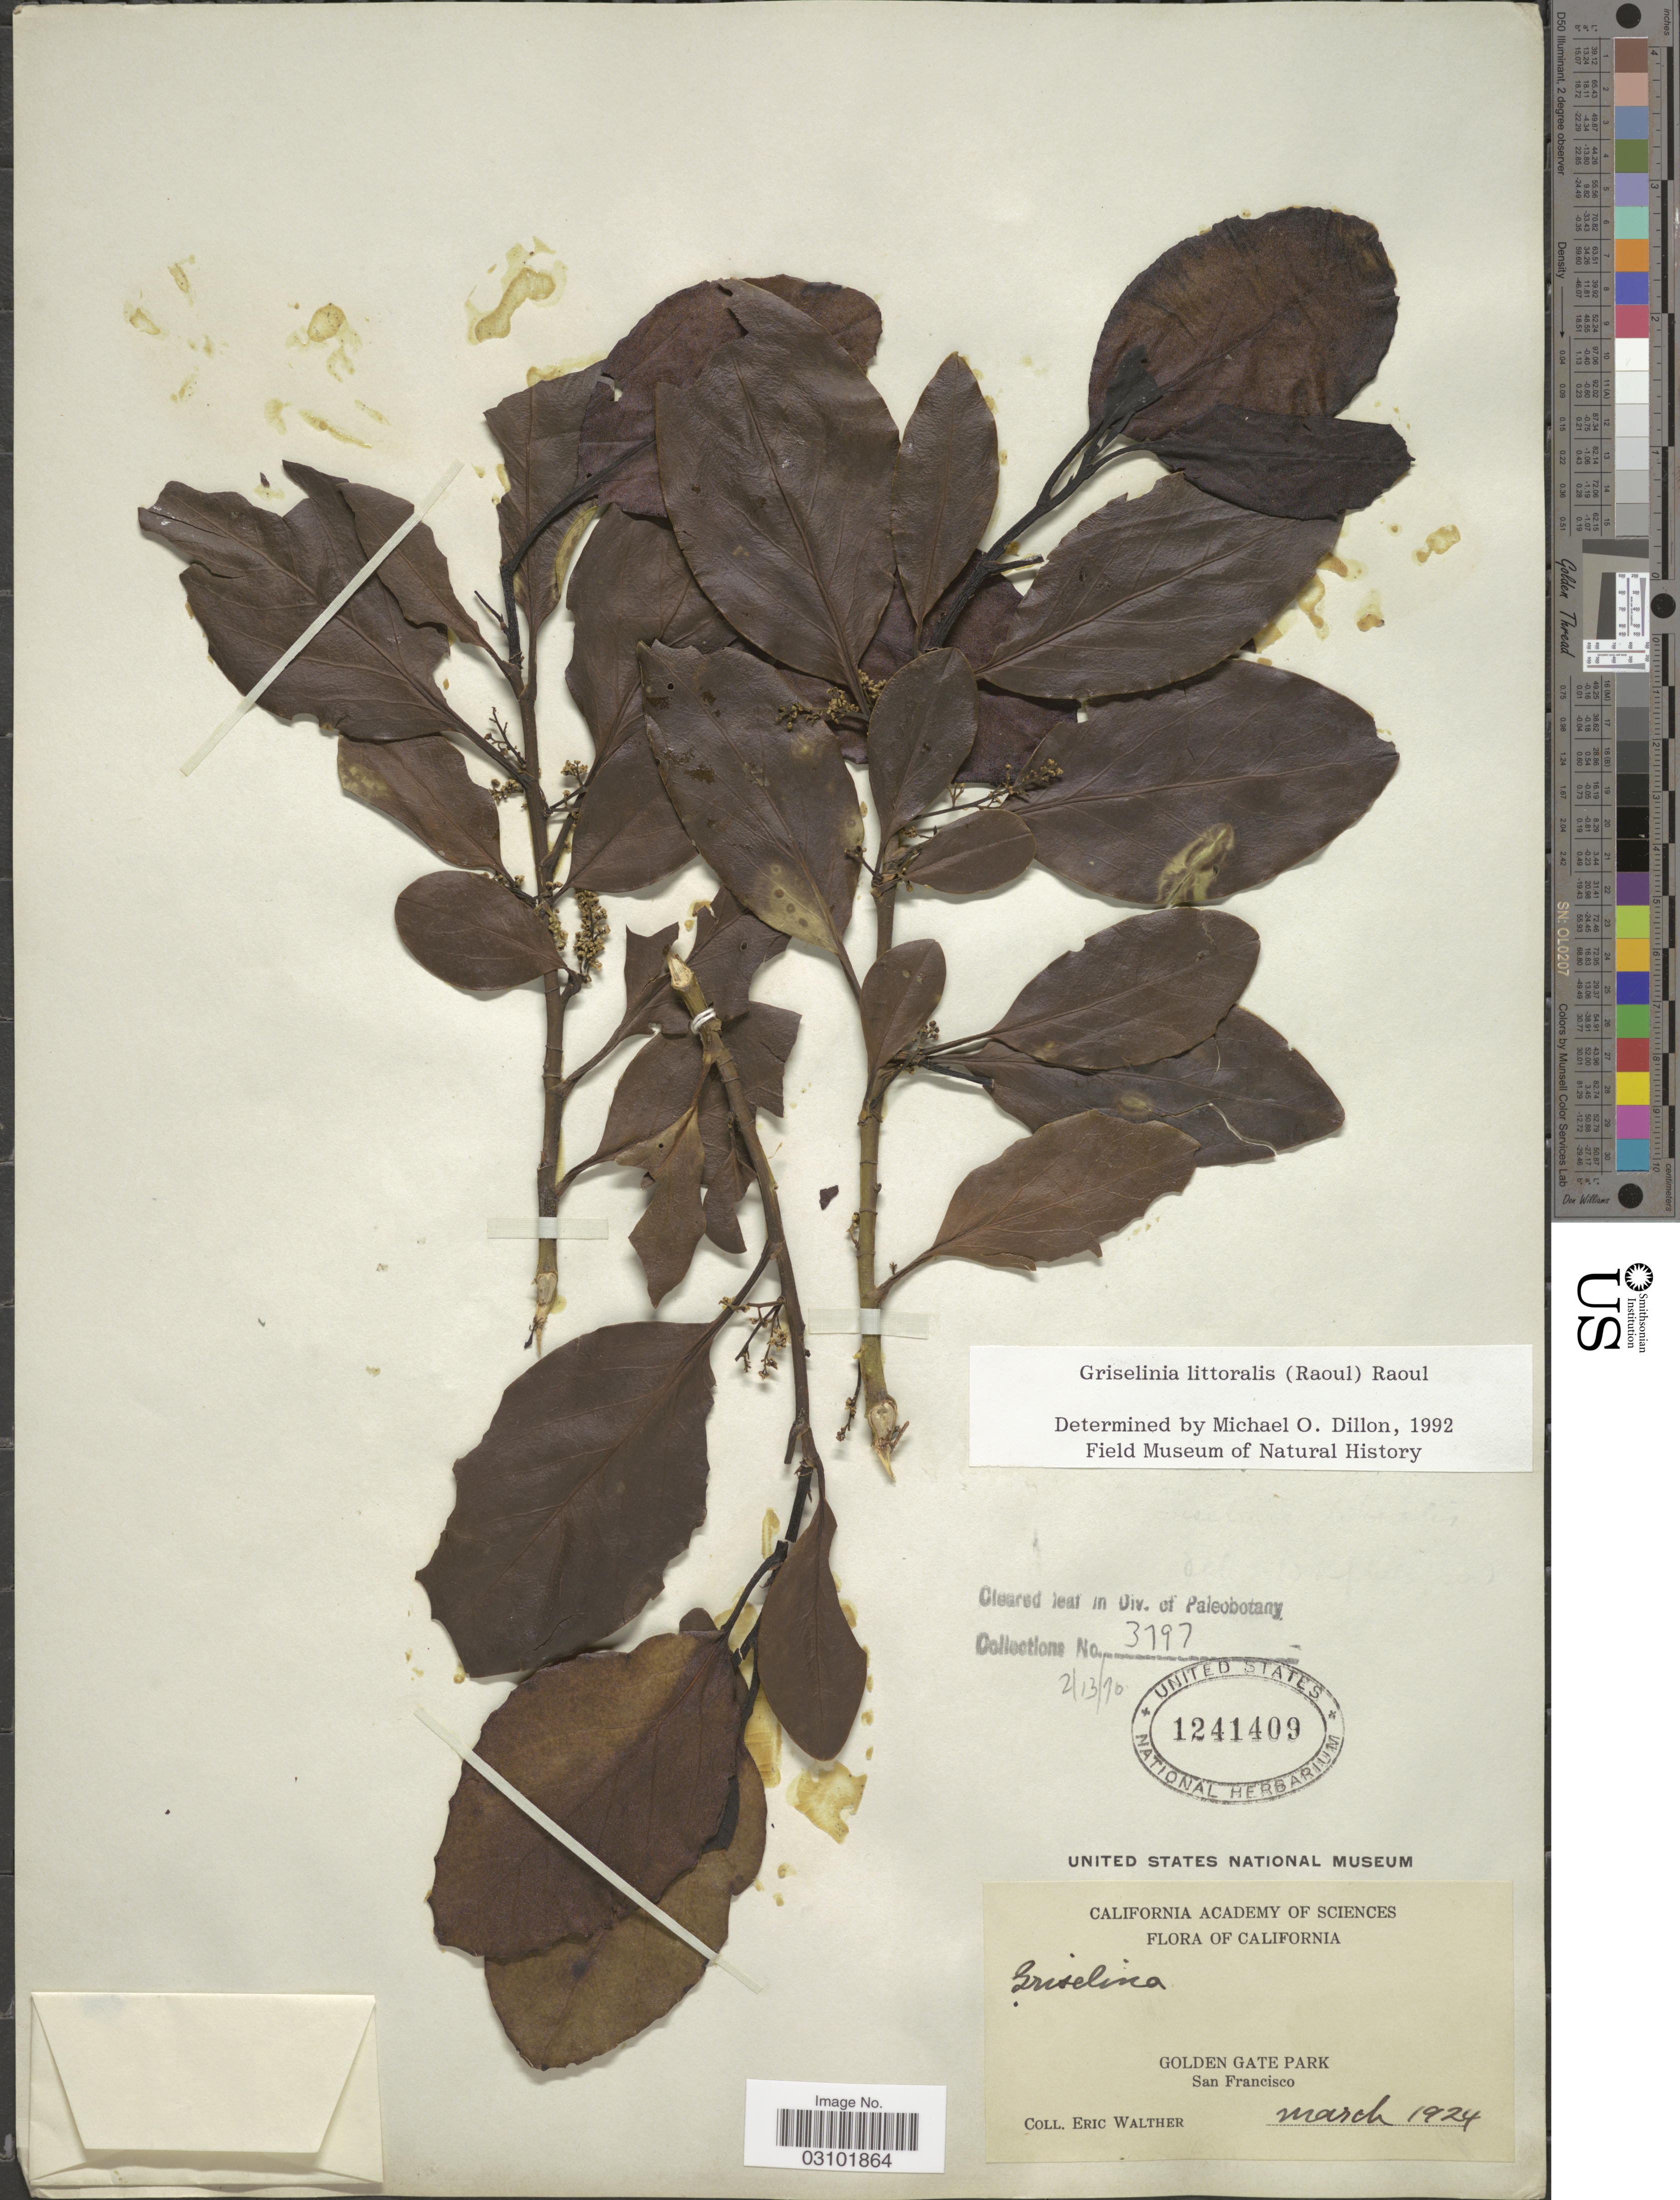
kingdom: Plantae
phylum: Tracheophyta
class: Magnoliopsida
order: Apiales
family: Griseliniaceae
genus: Griselinia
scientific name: Griselinia littoralis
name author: (Raoul) Raoul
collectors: E. Walther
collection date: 1924-03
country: United States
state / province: California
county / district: San Francisco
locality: Golden Gate Park. San Francisco.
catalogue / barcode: US 1241409